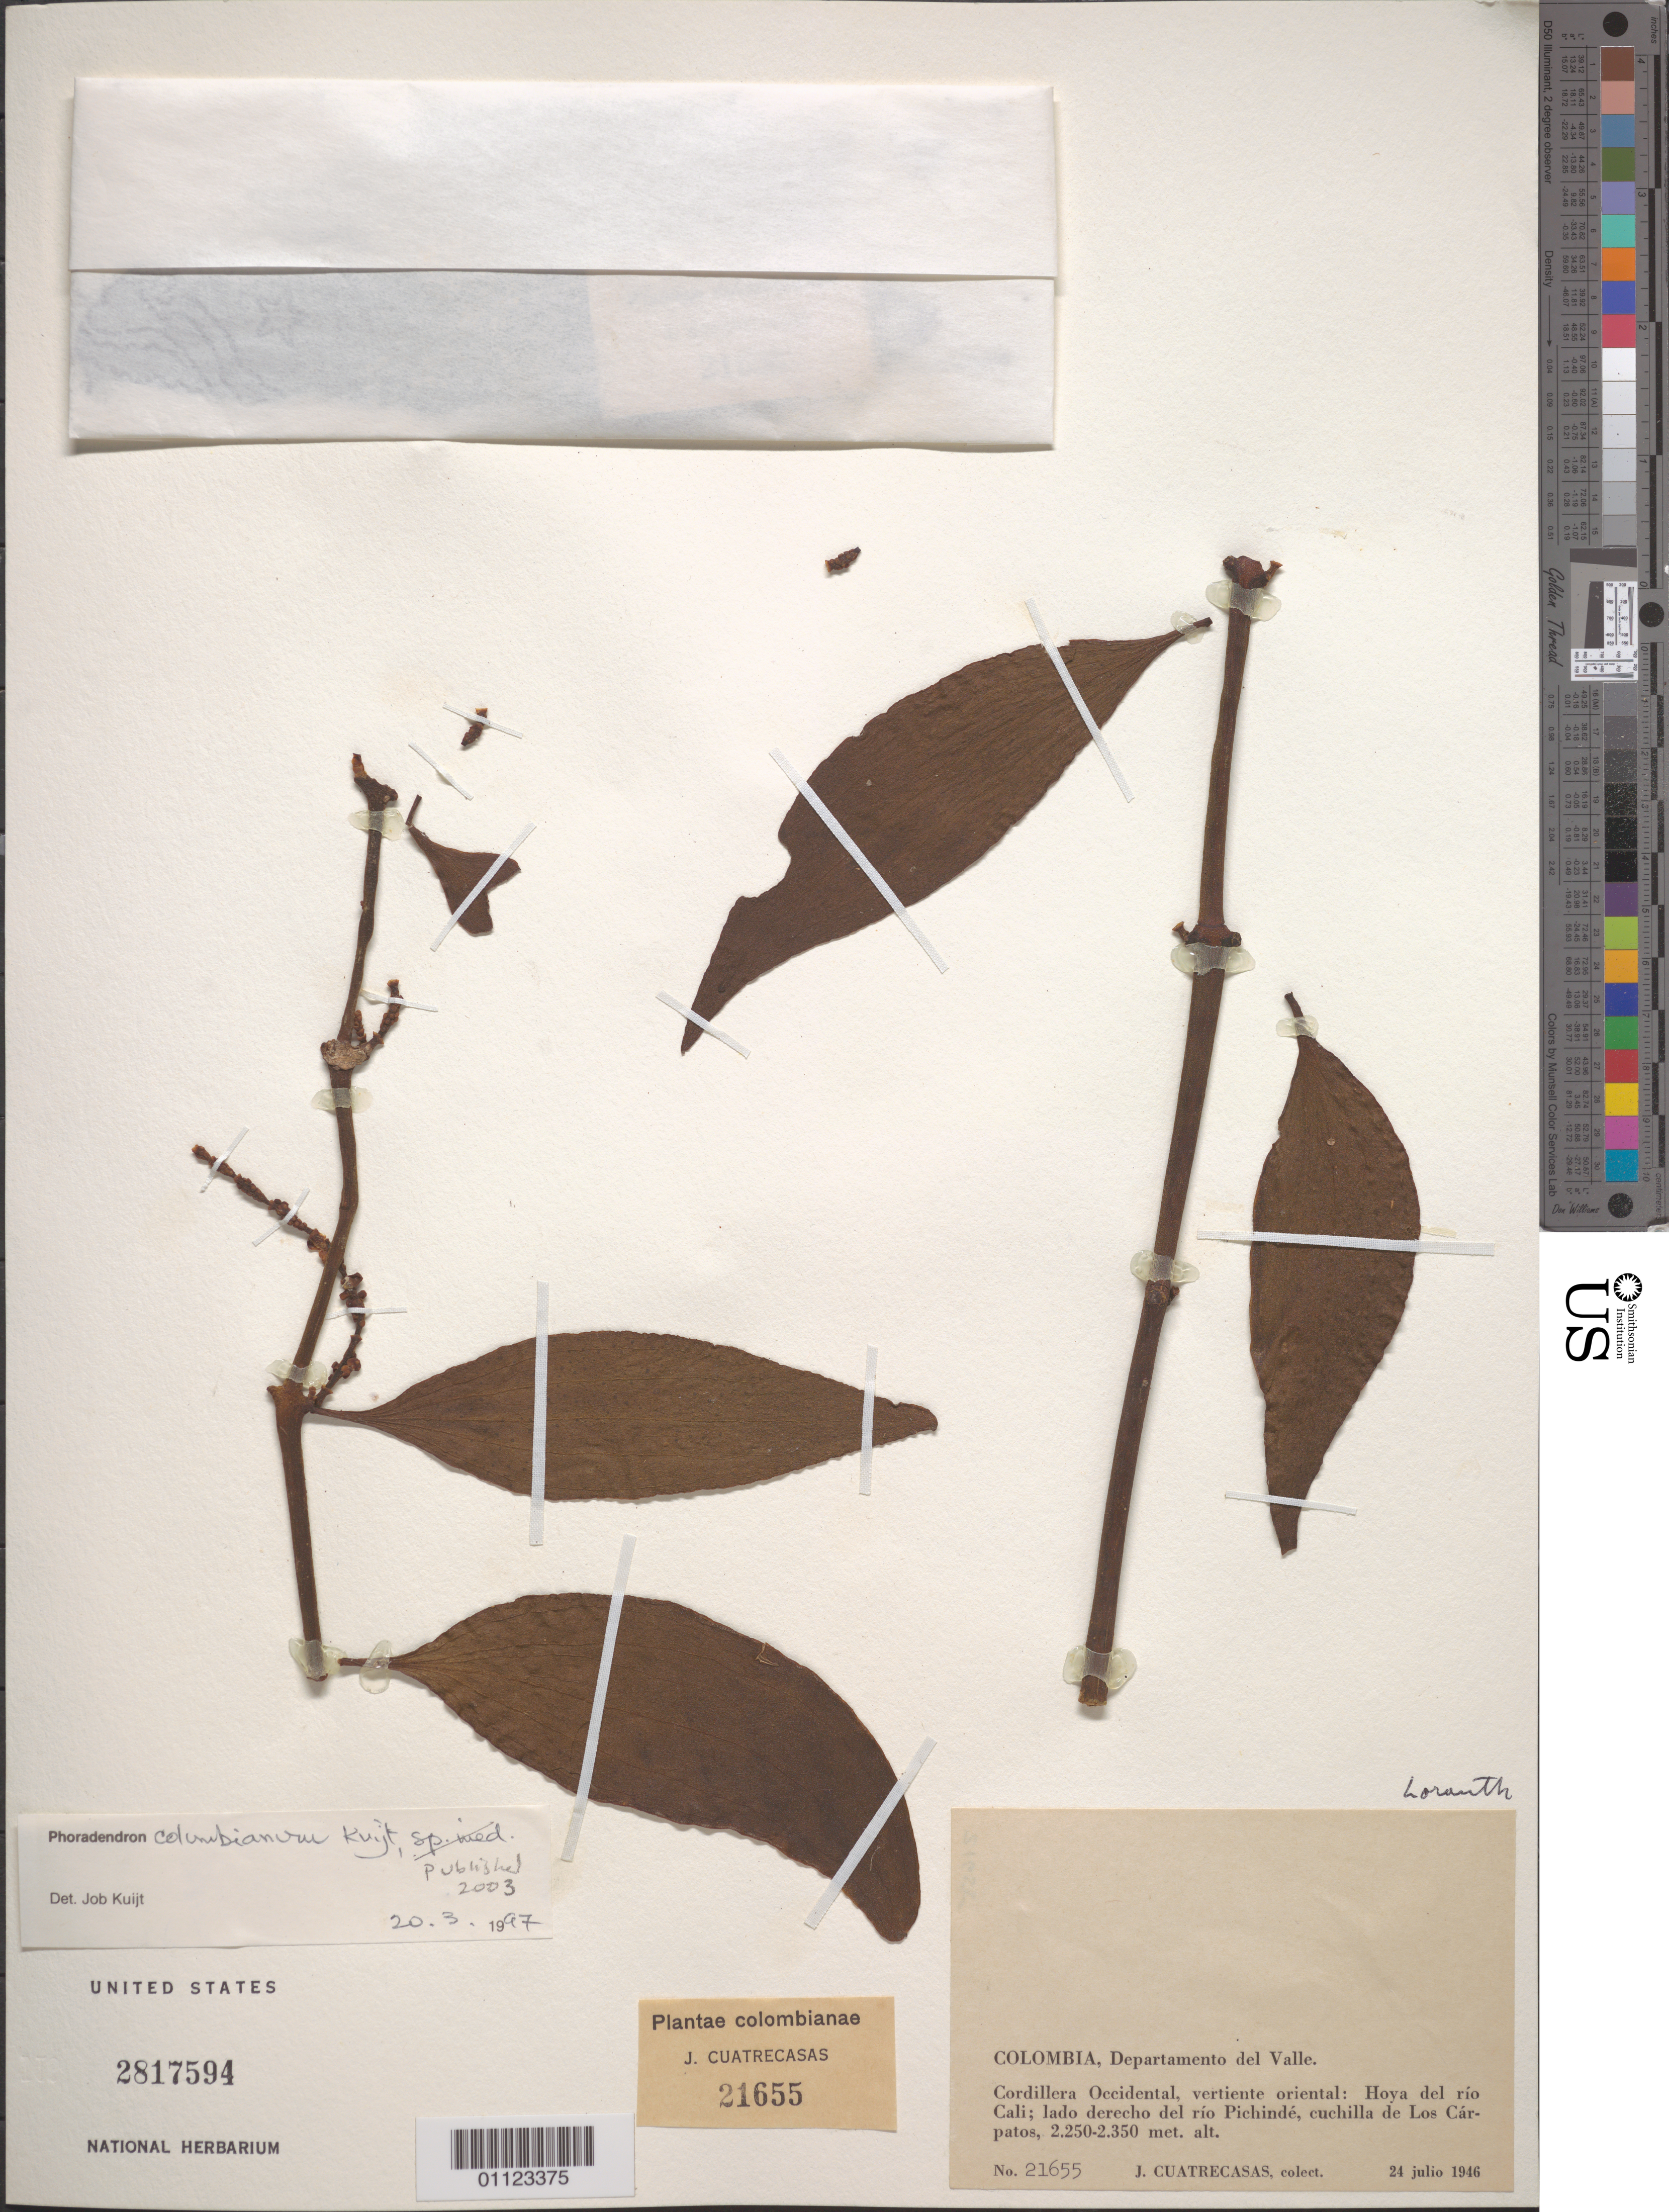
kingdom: Plantae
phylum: Tracheophyta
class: Magnoliopsida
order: Santalales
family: Viscaceae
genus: Phoradendron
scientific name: Phoradendron colombianum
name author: Kuijt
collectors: J. Cuatrecasas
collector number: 21655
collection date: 1946-07-24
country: Colombia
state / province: Valle del Cauca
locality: Cordillera Occidental, vertiente oriental: Hoya del río Cali; lado derecho del río Pichindé, cuchilla de Los Cárpatos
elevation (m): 2250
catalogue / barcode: US 2817594